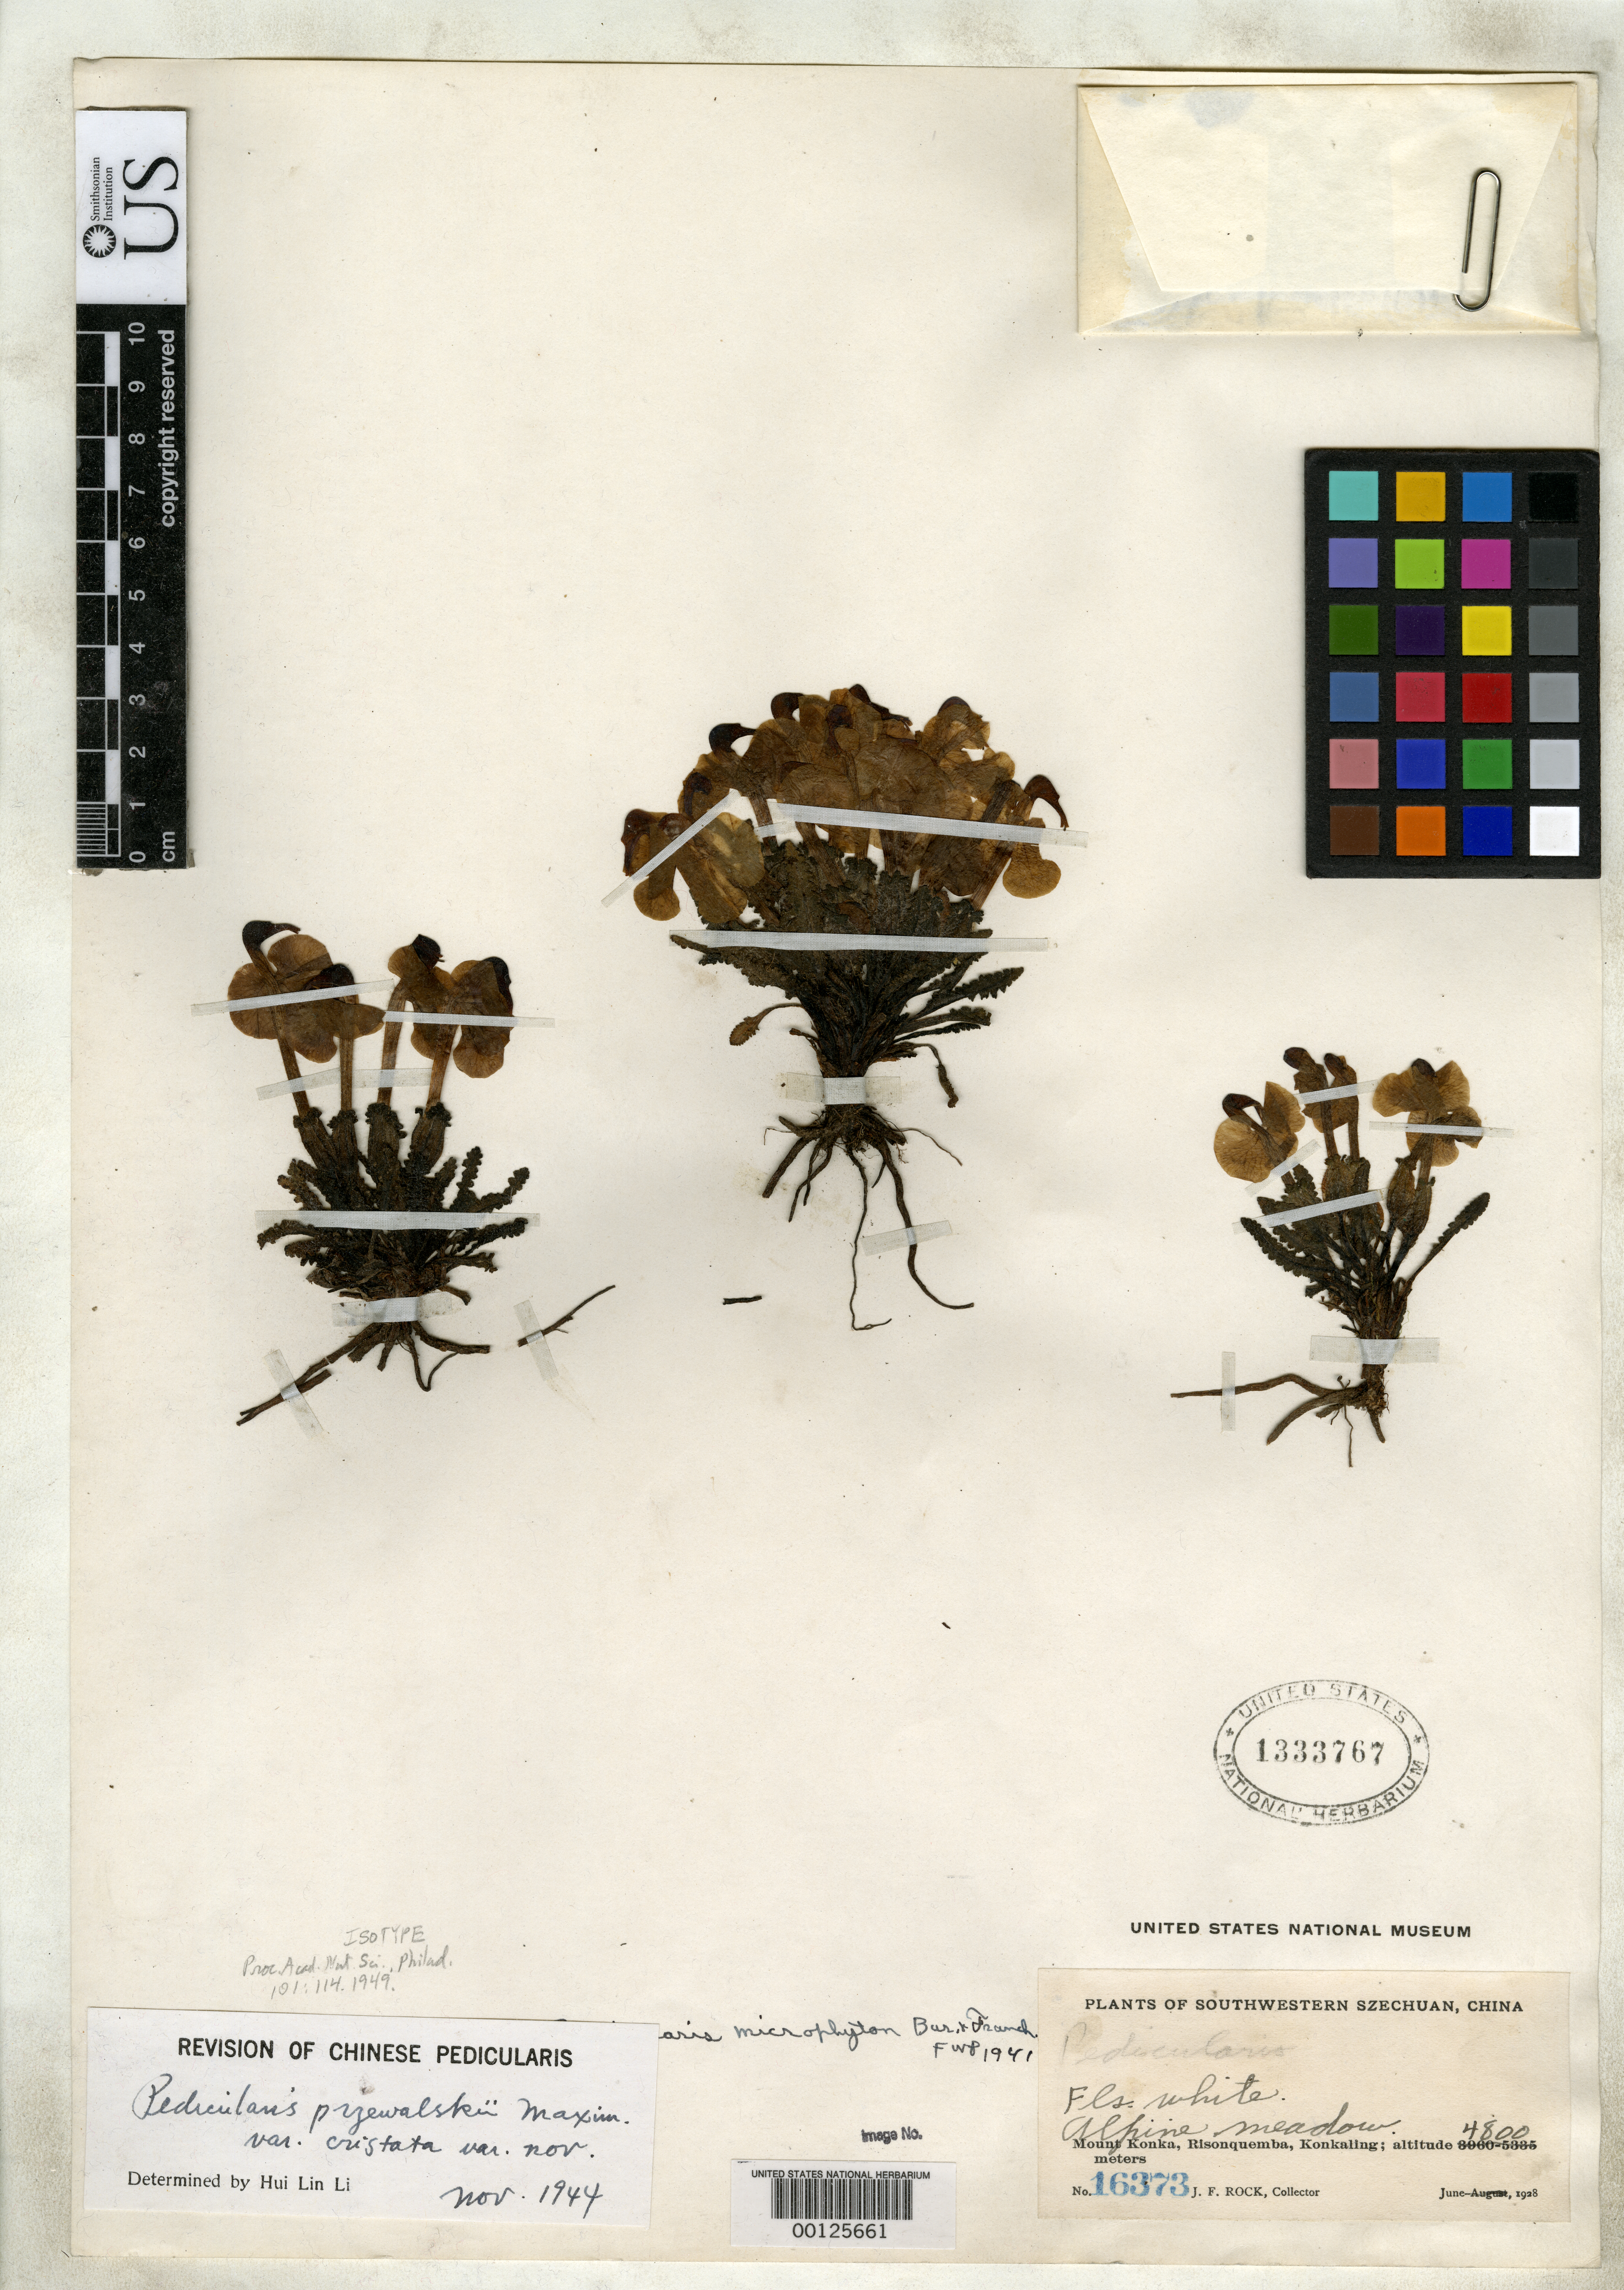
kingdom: Plantae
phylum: Tracheophyta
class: Magnoliopsida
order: Lamiales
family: Orobanchaceae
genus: Pedicularis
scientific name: Pedicularis przewalskii var. cristata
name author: H.L. Li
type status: Isotype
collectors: J. F. Rock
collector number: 16373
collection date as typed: Jun 1928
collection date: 1928-06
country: China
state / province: Sichuan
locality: Mt. Konka, Risonquenba, Konkaling.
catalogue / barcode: US 1333767